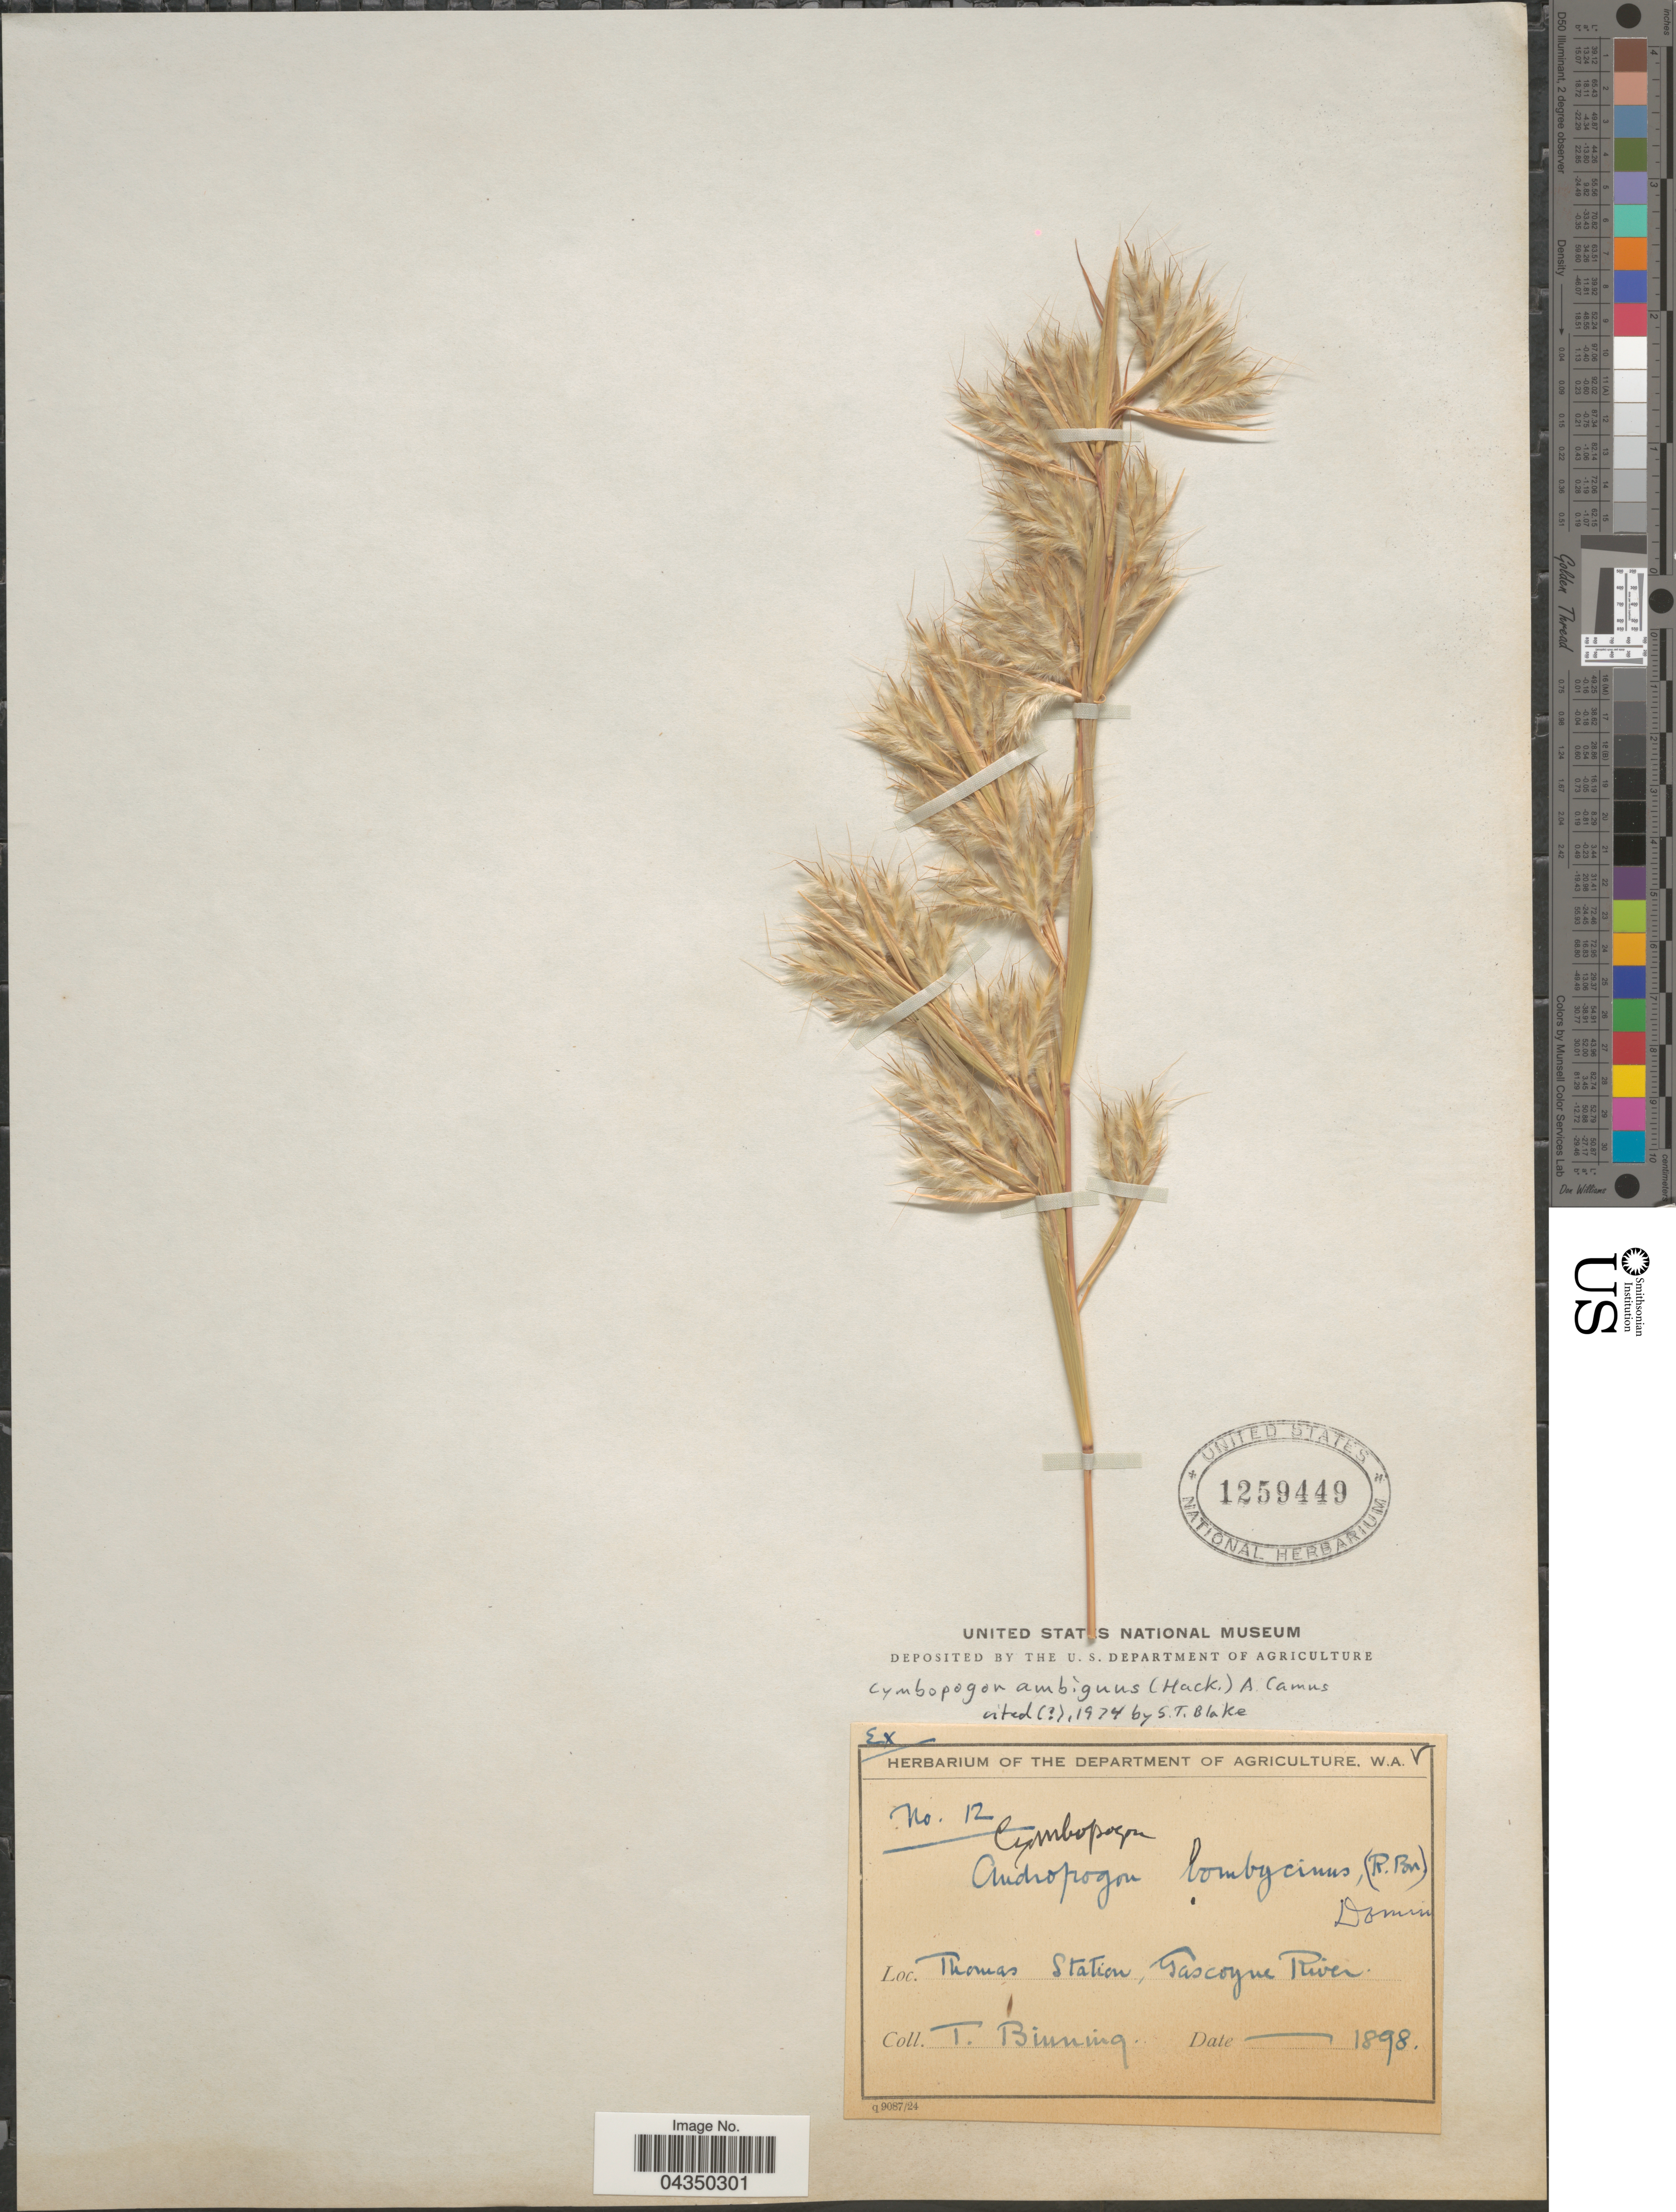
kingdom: Plantae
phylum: Tracheophyta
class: Liliopsida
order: Poales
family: Poaceae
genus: Cymbopogon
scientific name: Cymbopogon ambiguus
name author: A. Camus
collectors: T. Binning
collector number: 12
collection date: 1898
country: Australia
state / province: Western Australia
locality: Thomas Station, Gascoyne River.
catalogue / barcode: US 1259449